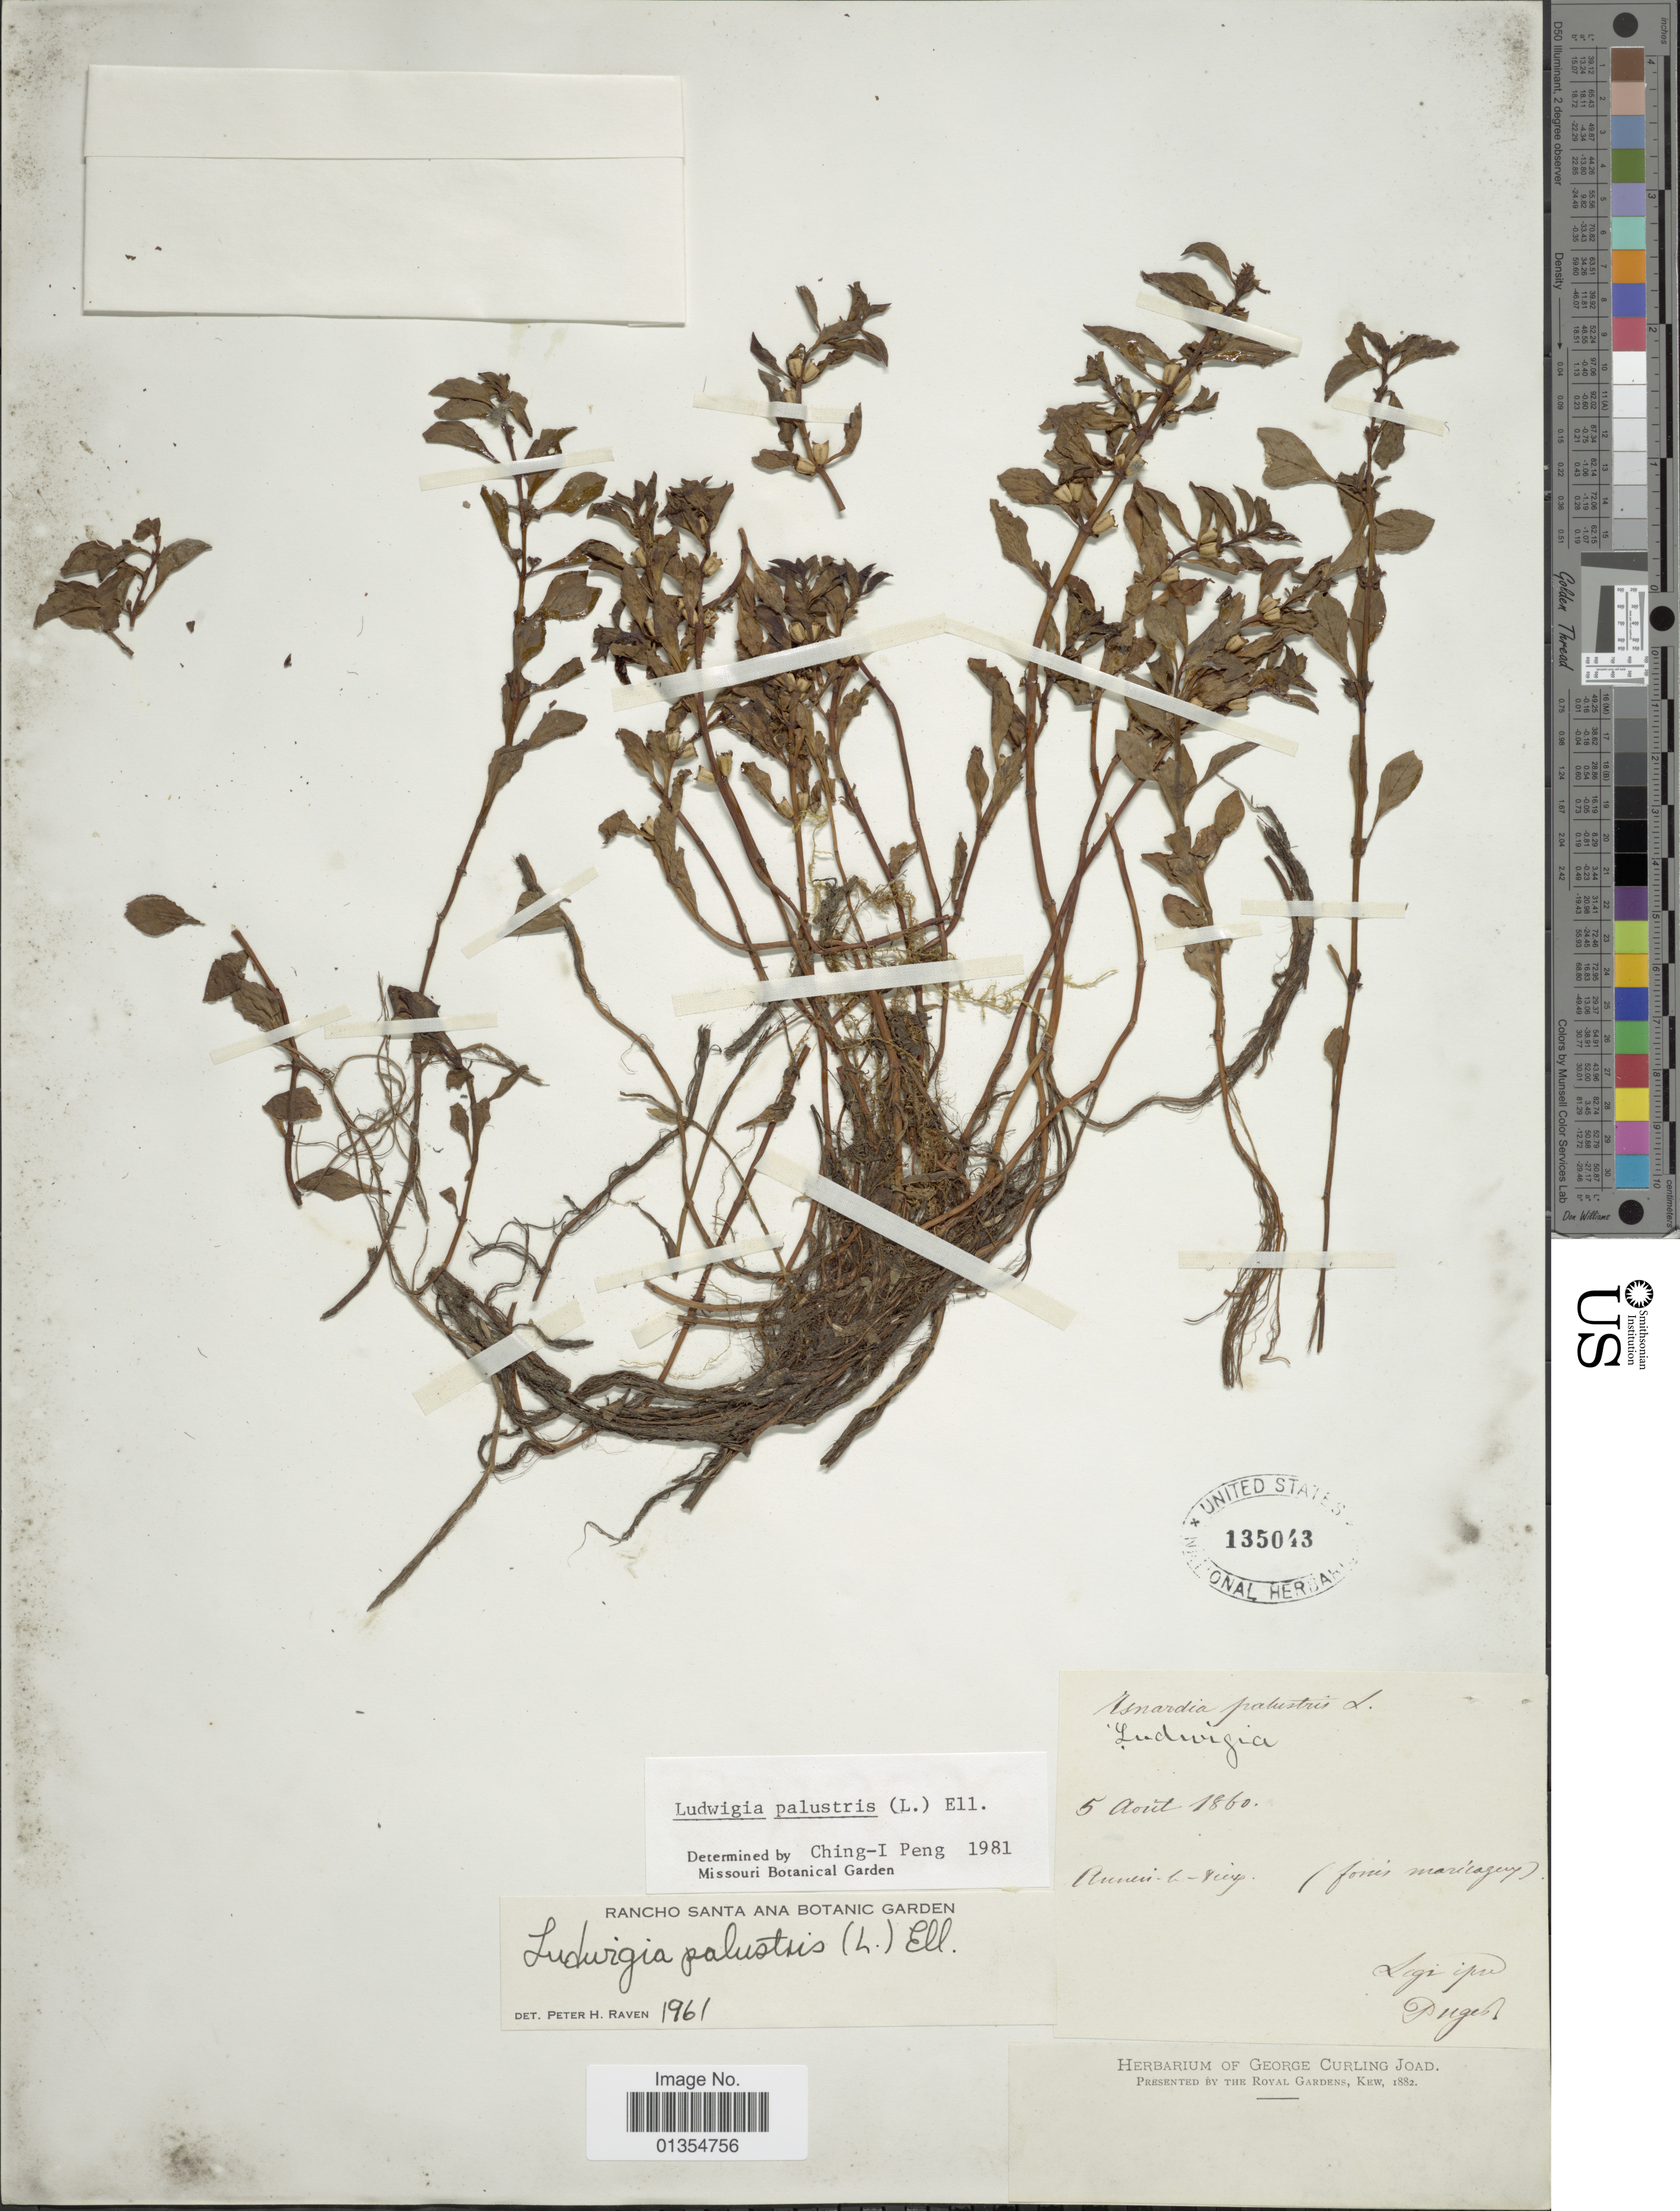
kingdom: Plantae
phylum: Tracheophyta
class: Magnoliopsida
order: Myrtales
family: Onagraceae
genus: Ludwigia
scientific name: Ludwigia palustris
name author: (L.) Elliott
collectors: -. Puget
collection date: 1860-08-05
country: France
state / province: Auvergne-Rhône-Alpes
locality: Annecy-le-Vieux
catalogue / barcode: US 135043